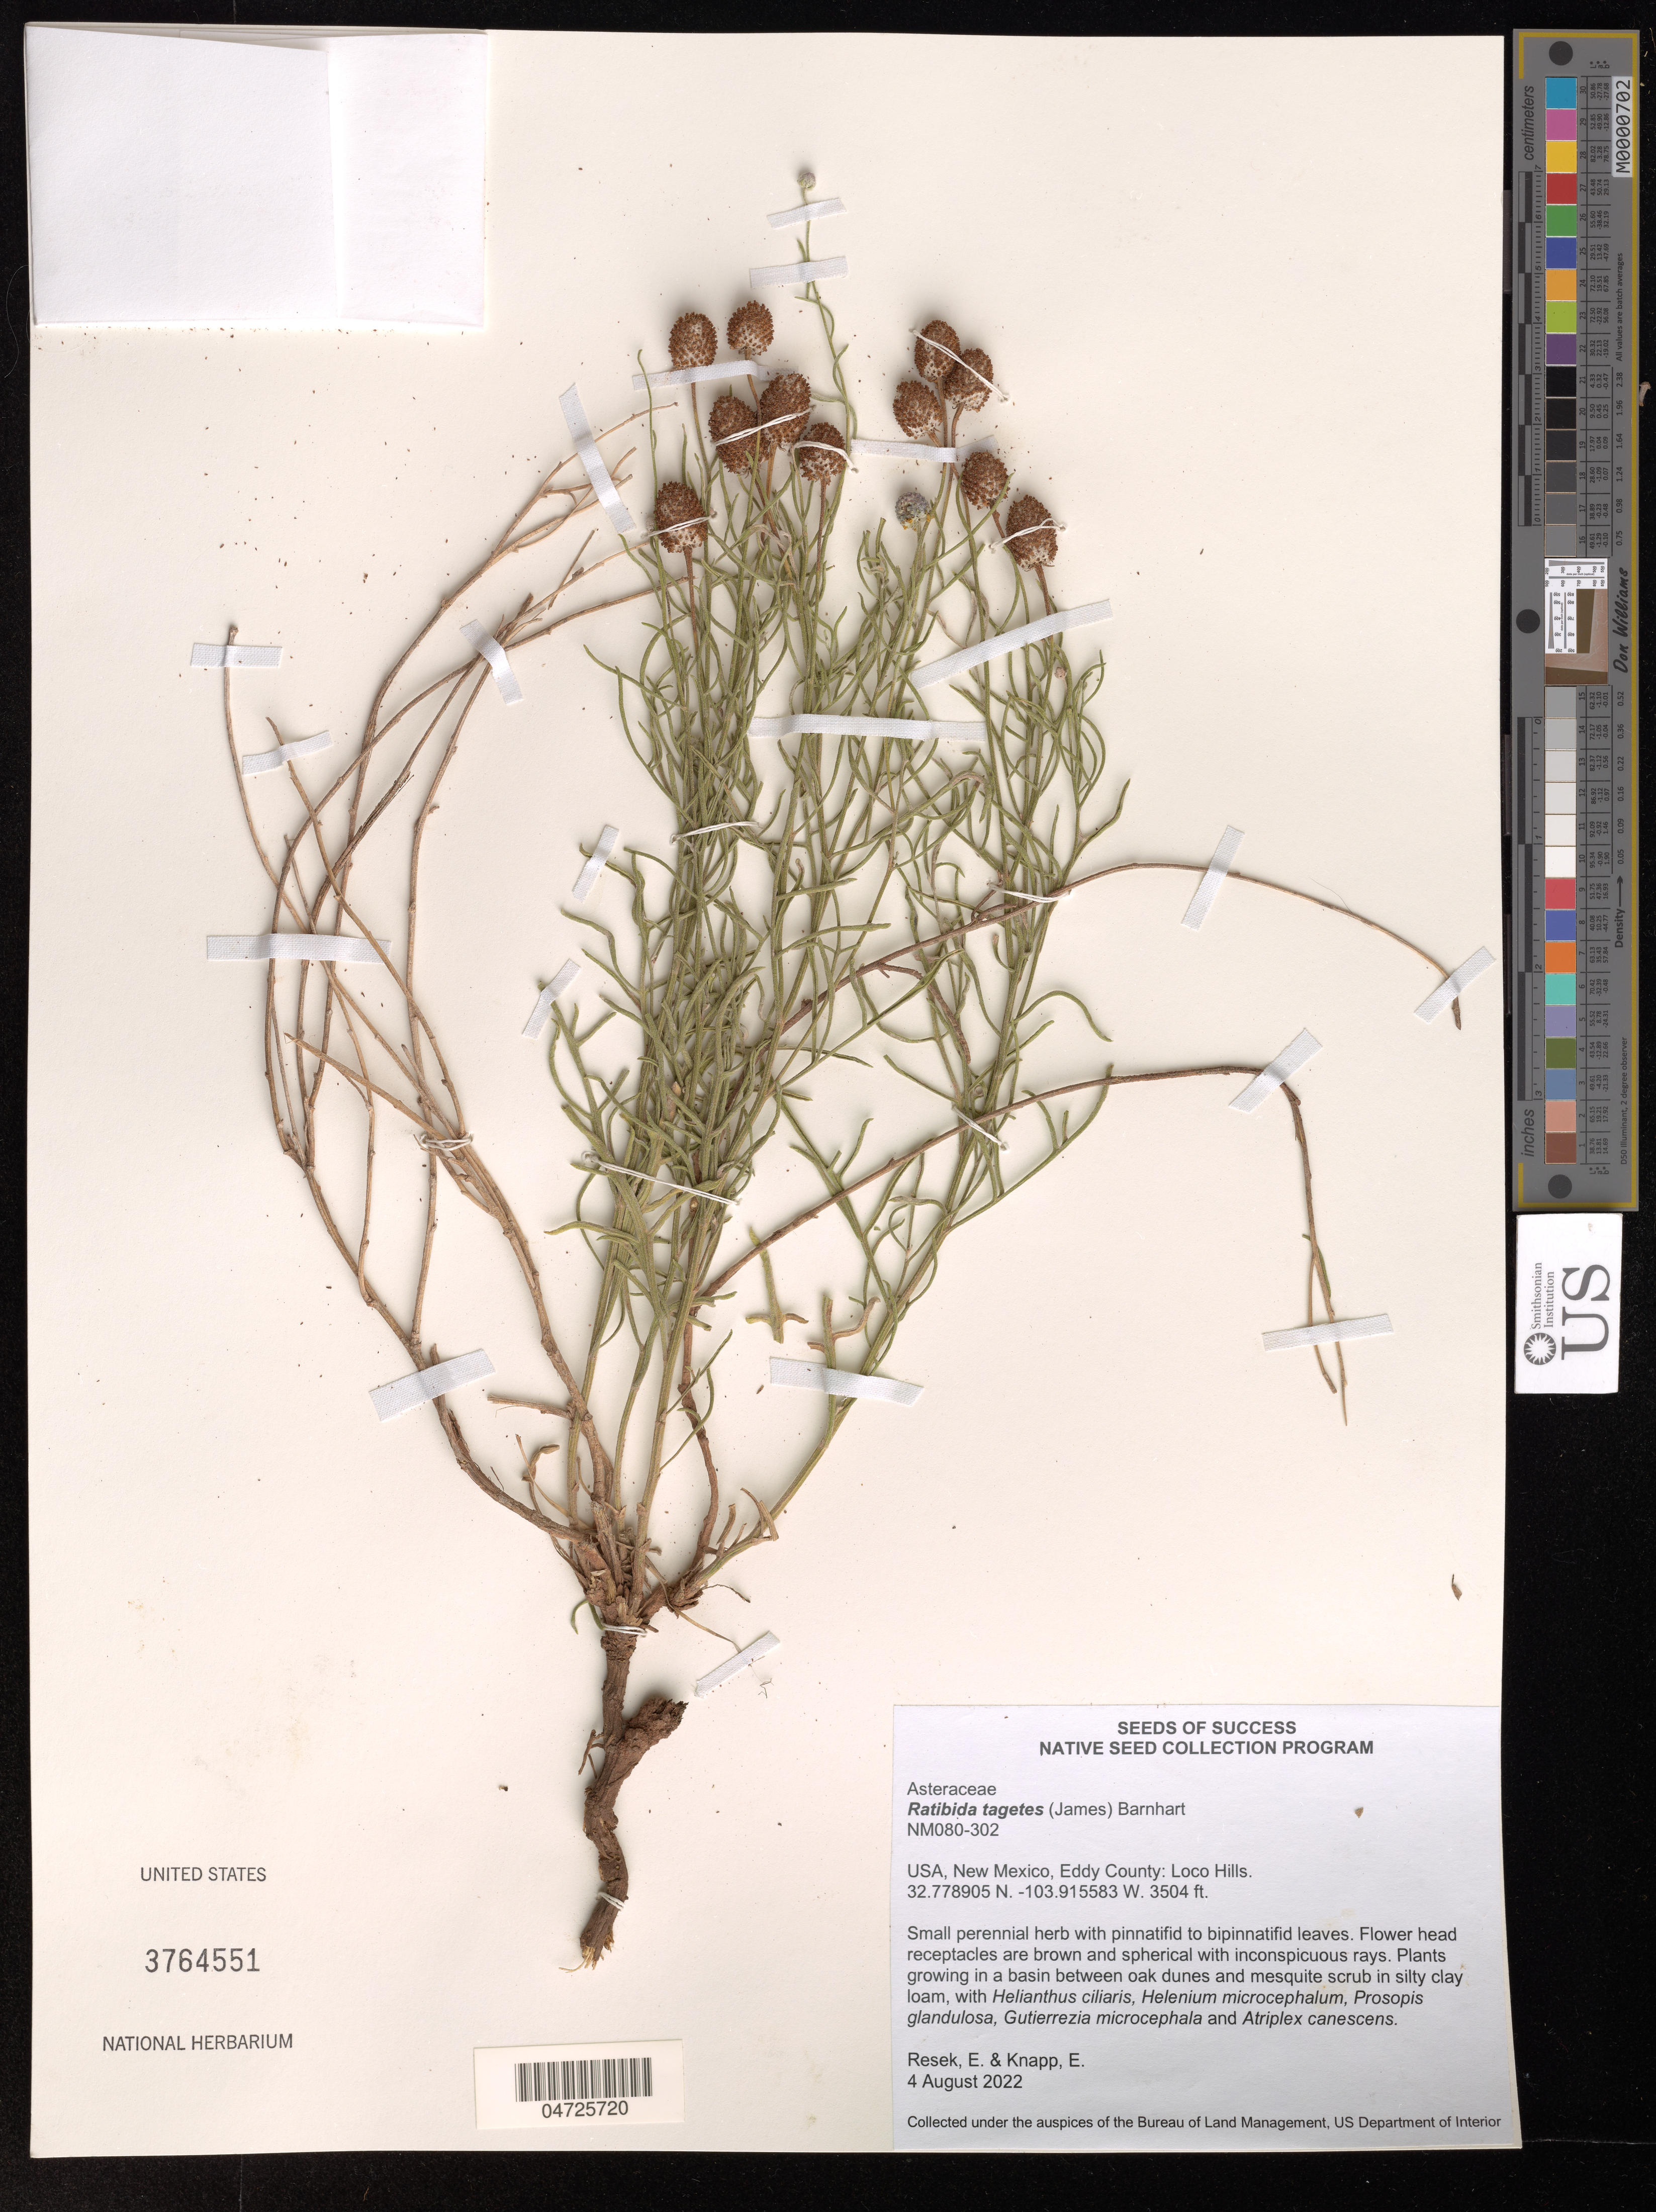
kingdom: Plantae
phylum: Tracheophyta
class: Magnoliopsida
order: Asterales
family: Asteraceae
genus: Ratibida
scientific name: Ratibida tagetes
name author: (James) Barnhart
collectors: E. Resek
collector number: NM080-302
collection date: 2022-08-04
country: United States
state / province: New Mexico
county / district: Eddy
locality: Eddy County: Loco Hills.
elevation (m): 1068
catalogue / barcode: US 3764551